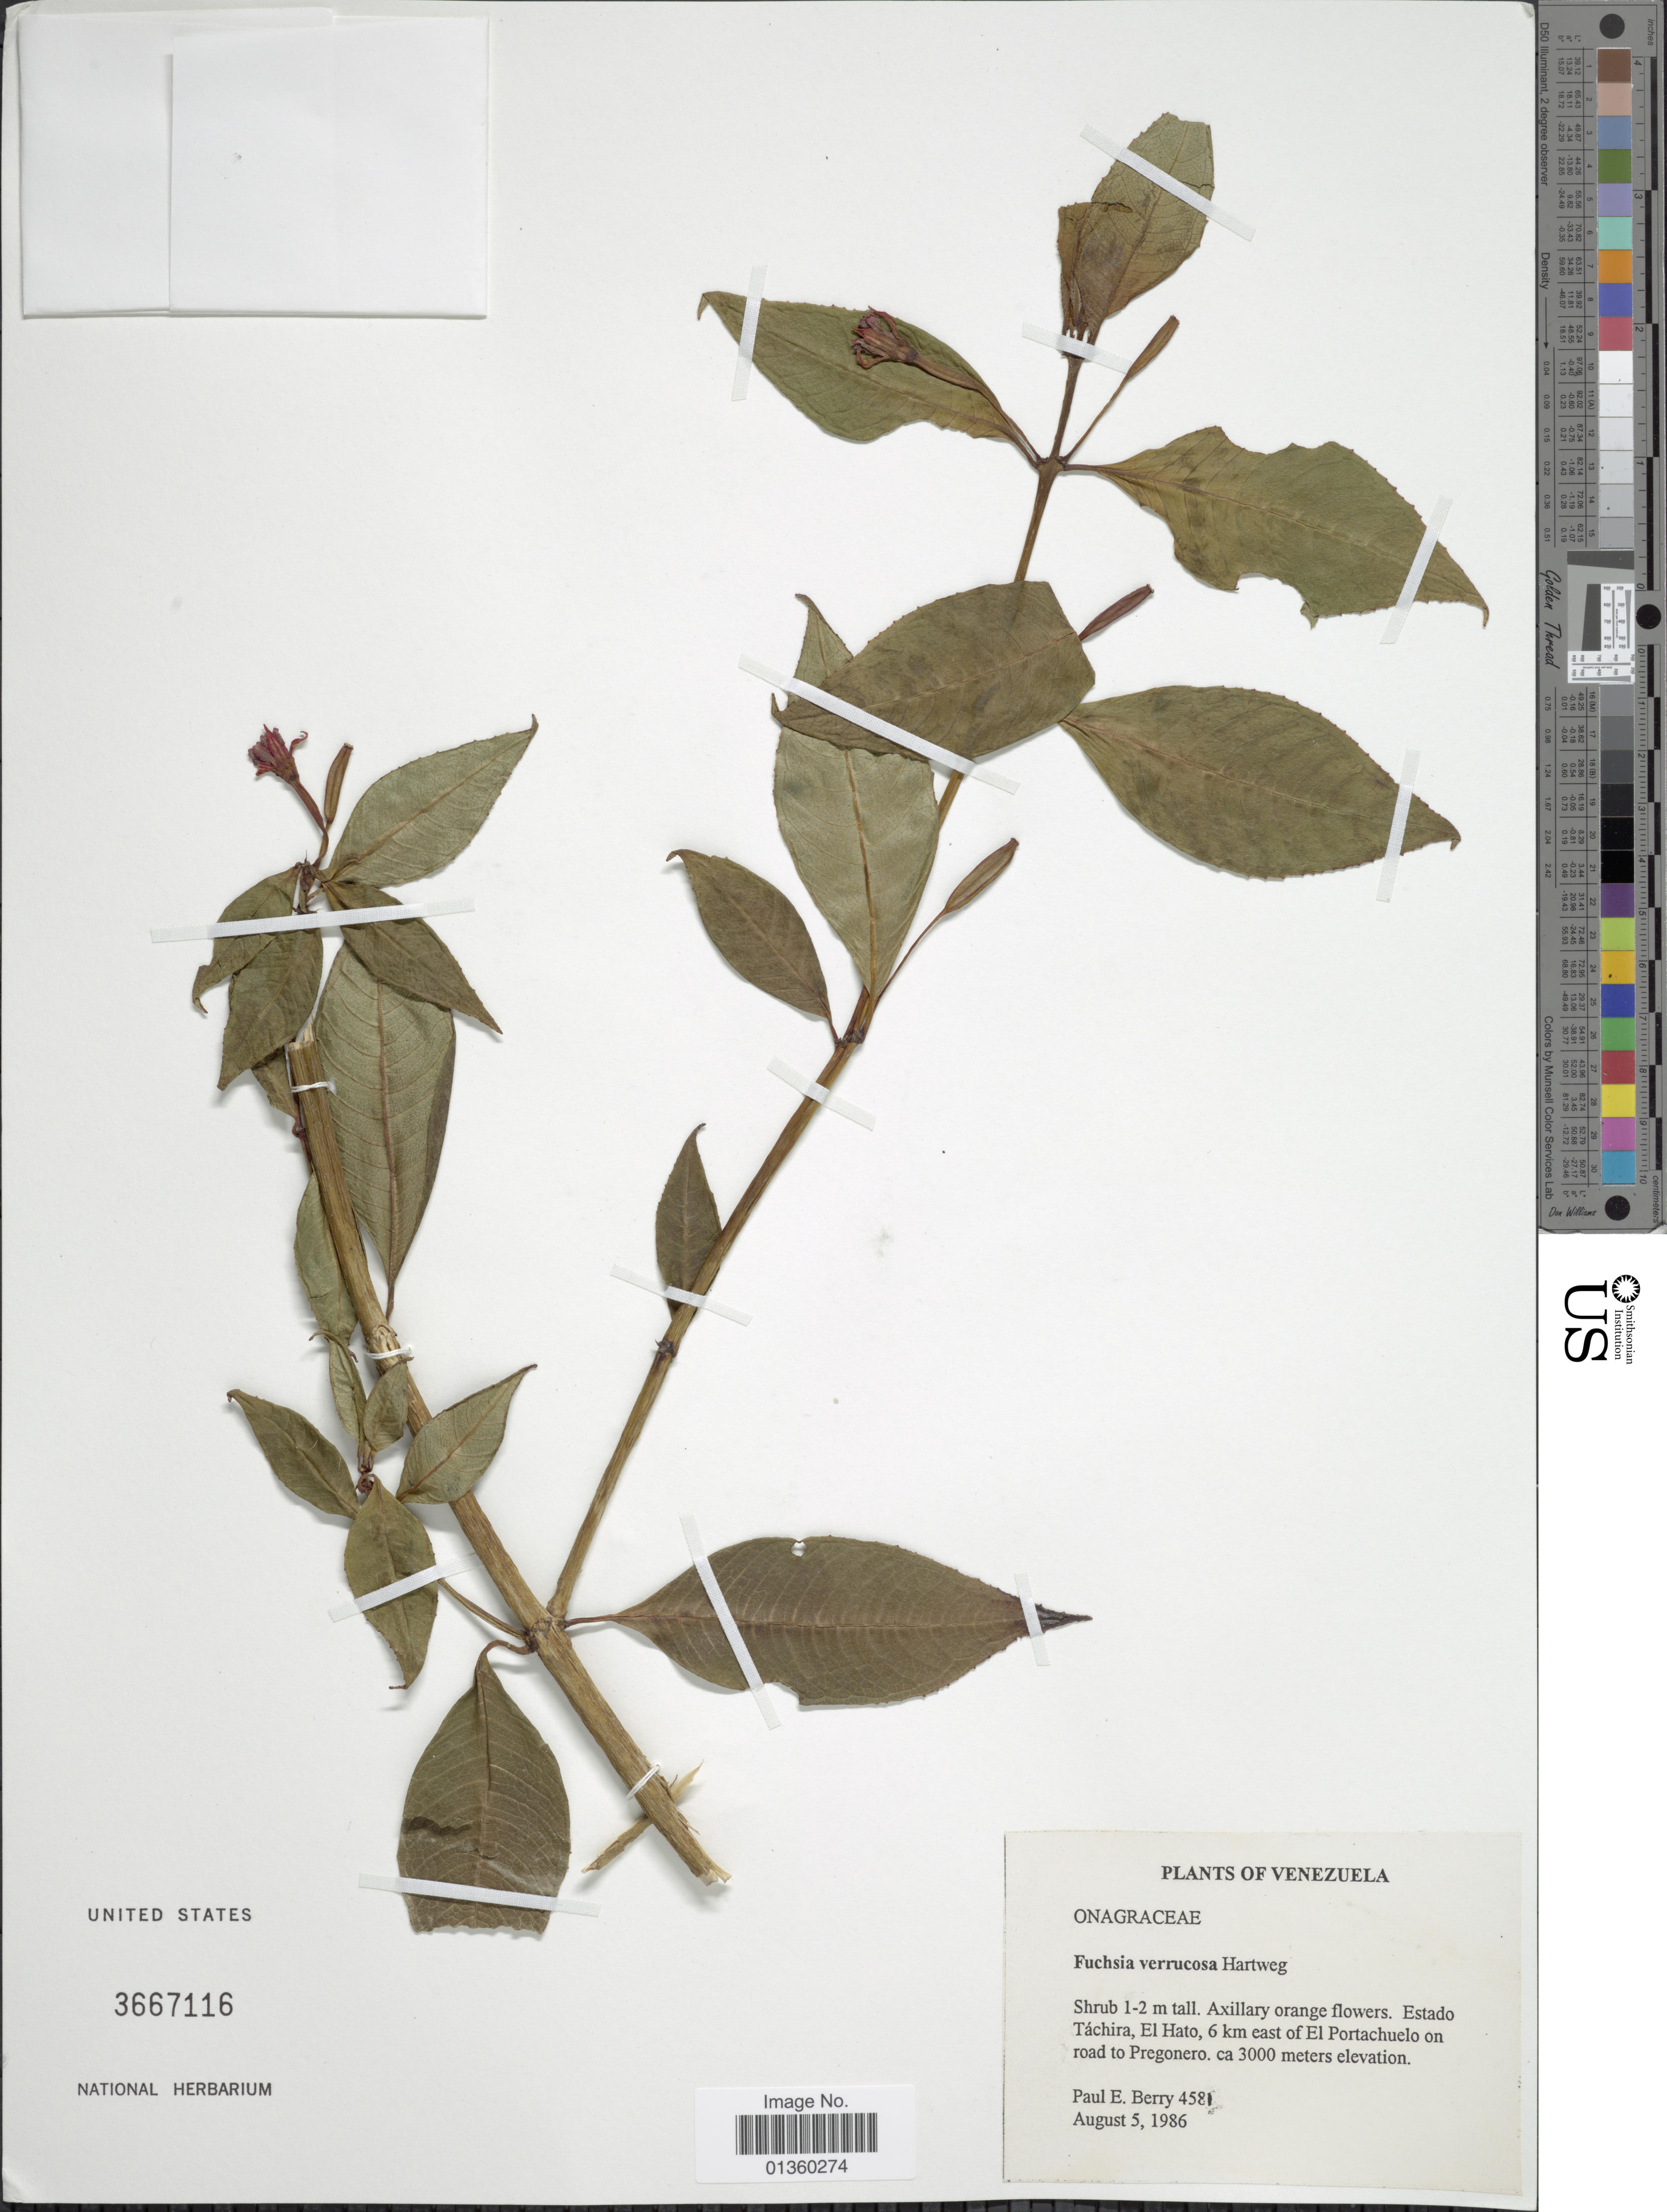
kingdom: Plantae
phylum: Tracheophyta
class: Magnoliopsida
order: Myrtales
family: Onagraceae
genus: Fuchsia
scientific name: Fuchsia verrucosa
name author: Hartw. ex Benth.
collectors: P. E. Berry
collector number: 4581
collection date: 1986-08-05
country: Venezuela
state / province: Tachira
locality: El Hato, 6 km east of El Portachuelo on road to Pregonero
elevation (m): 3000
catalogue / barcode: US 3667116